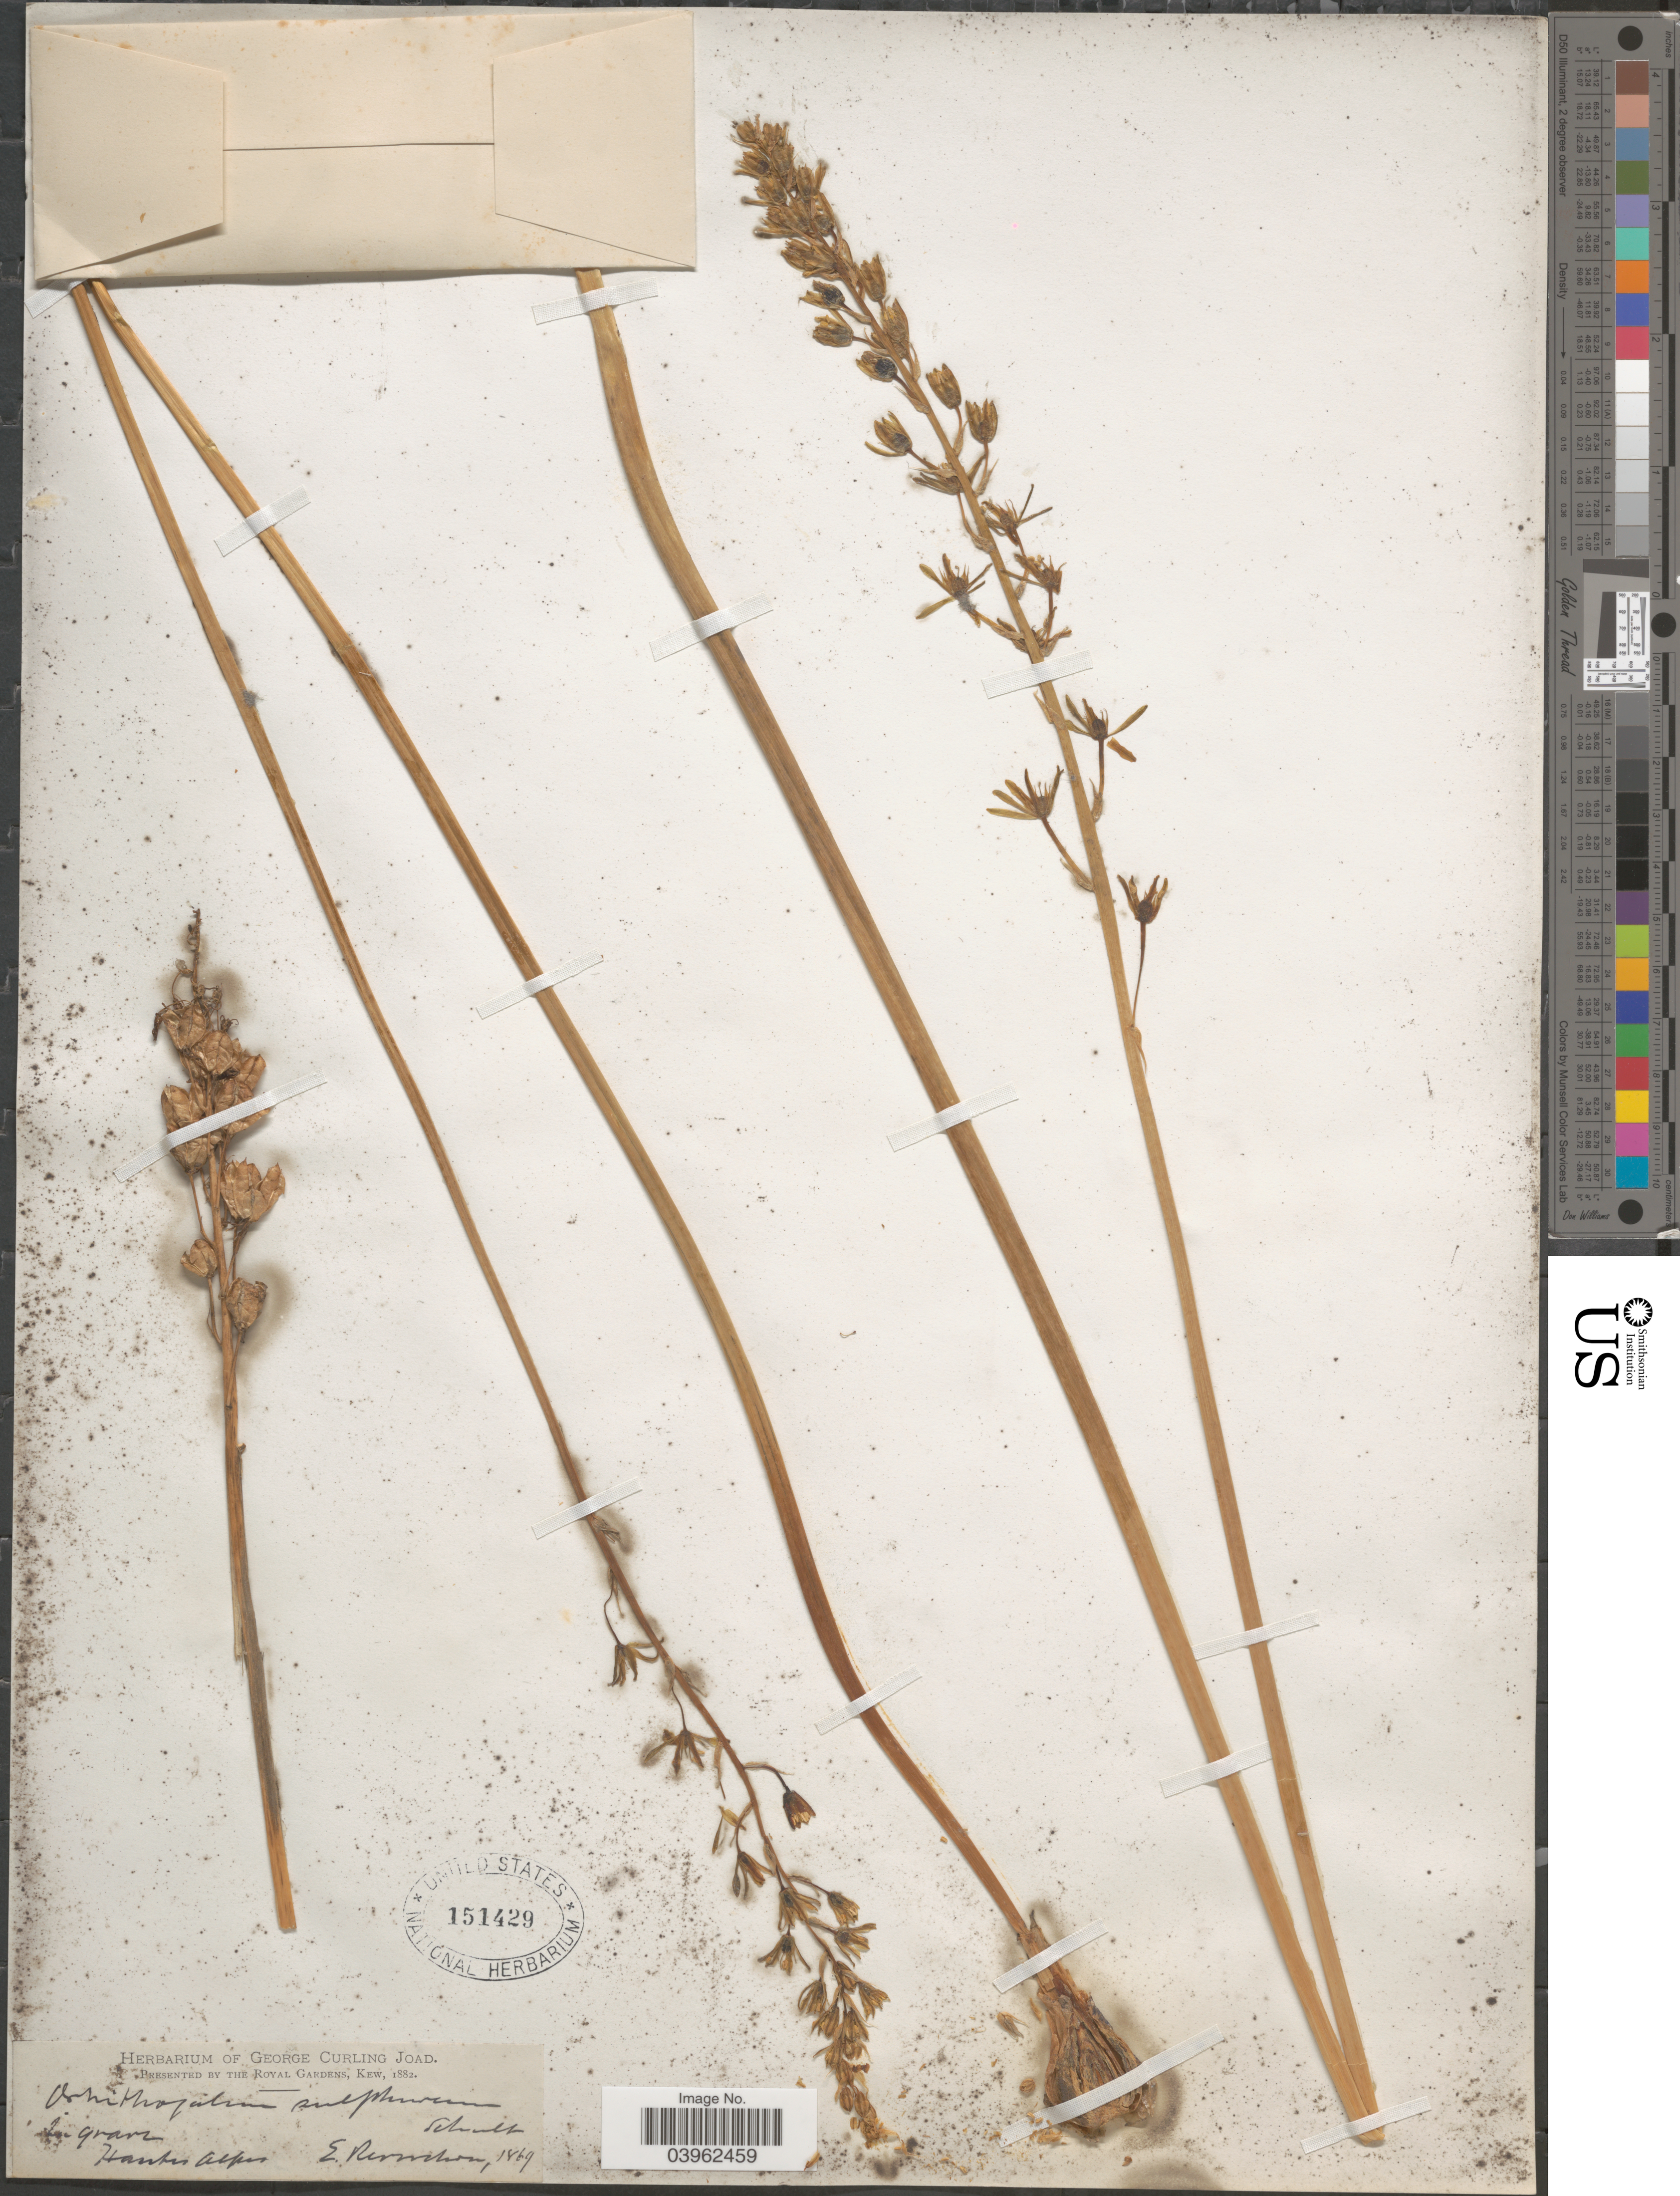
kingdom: Plantae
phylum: Tracheophyta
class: Liliopsida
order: Asparagales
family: Asparagaceae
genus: Ornithogalum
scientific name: Ornithogalum sulphureum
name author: (Waldst. & Kit.) Schult. & Schult. f.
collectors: E. Reverchon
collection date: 1869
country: France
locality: La Grave. Hautes Alpes.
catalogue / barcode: US 151429